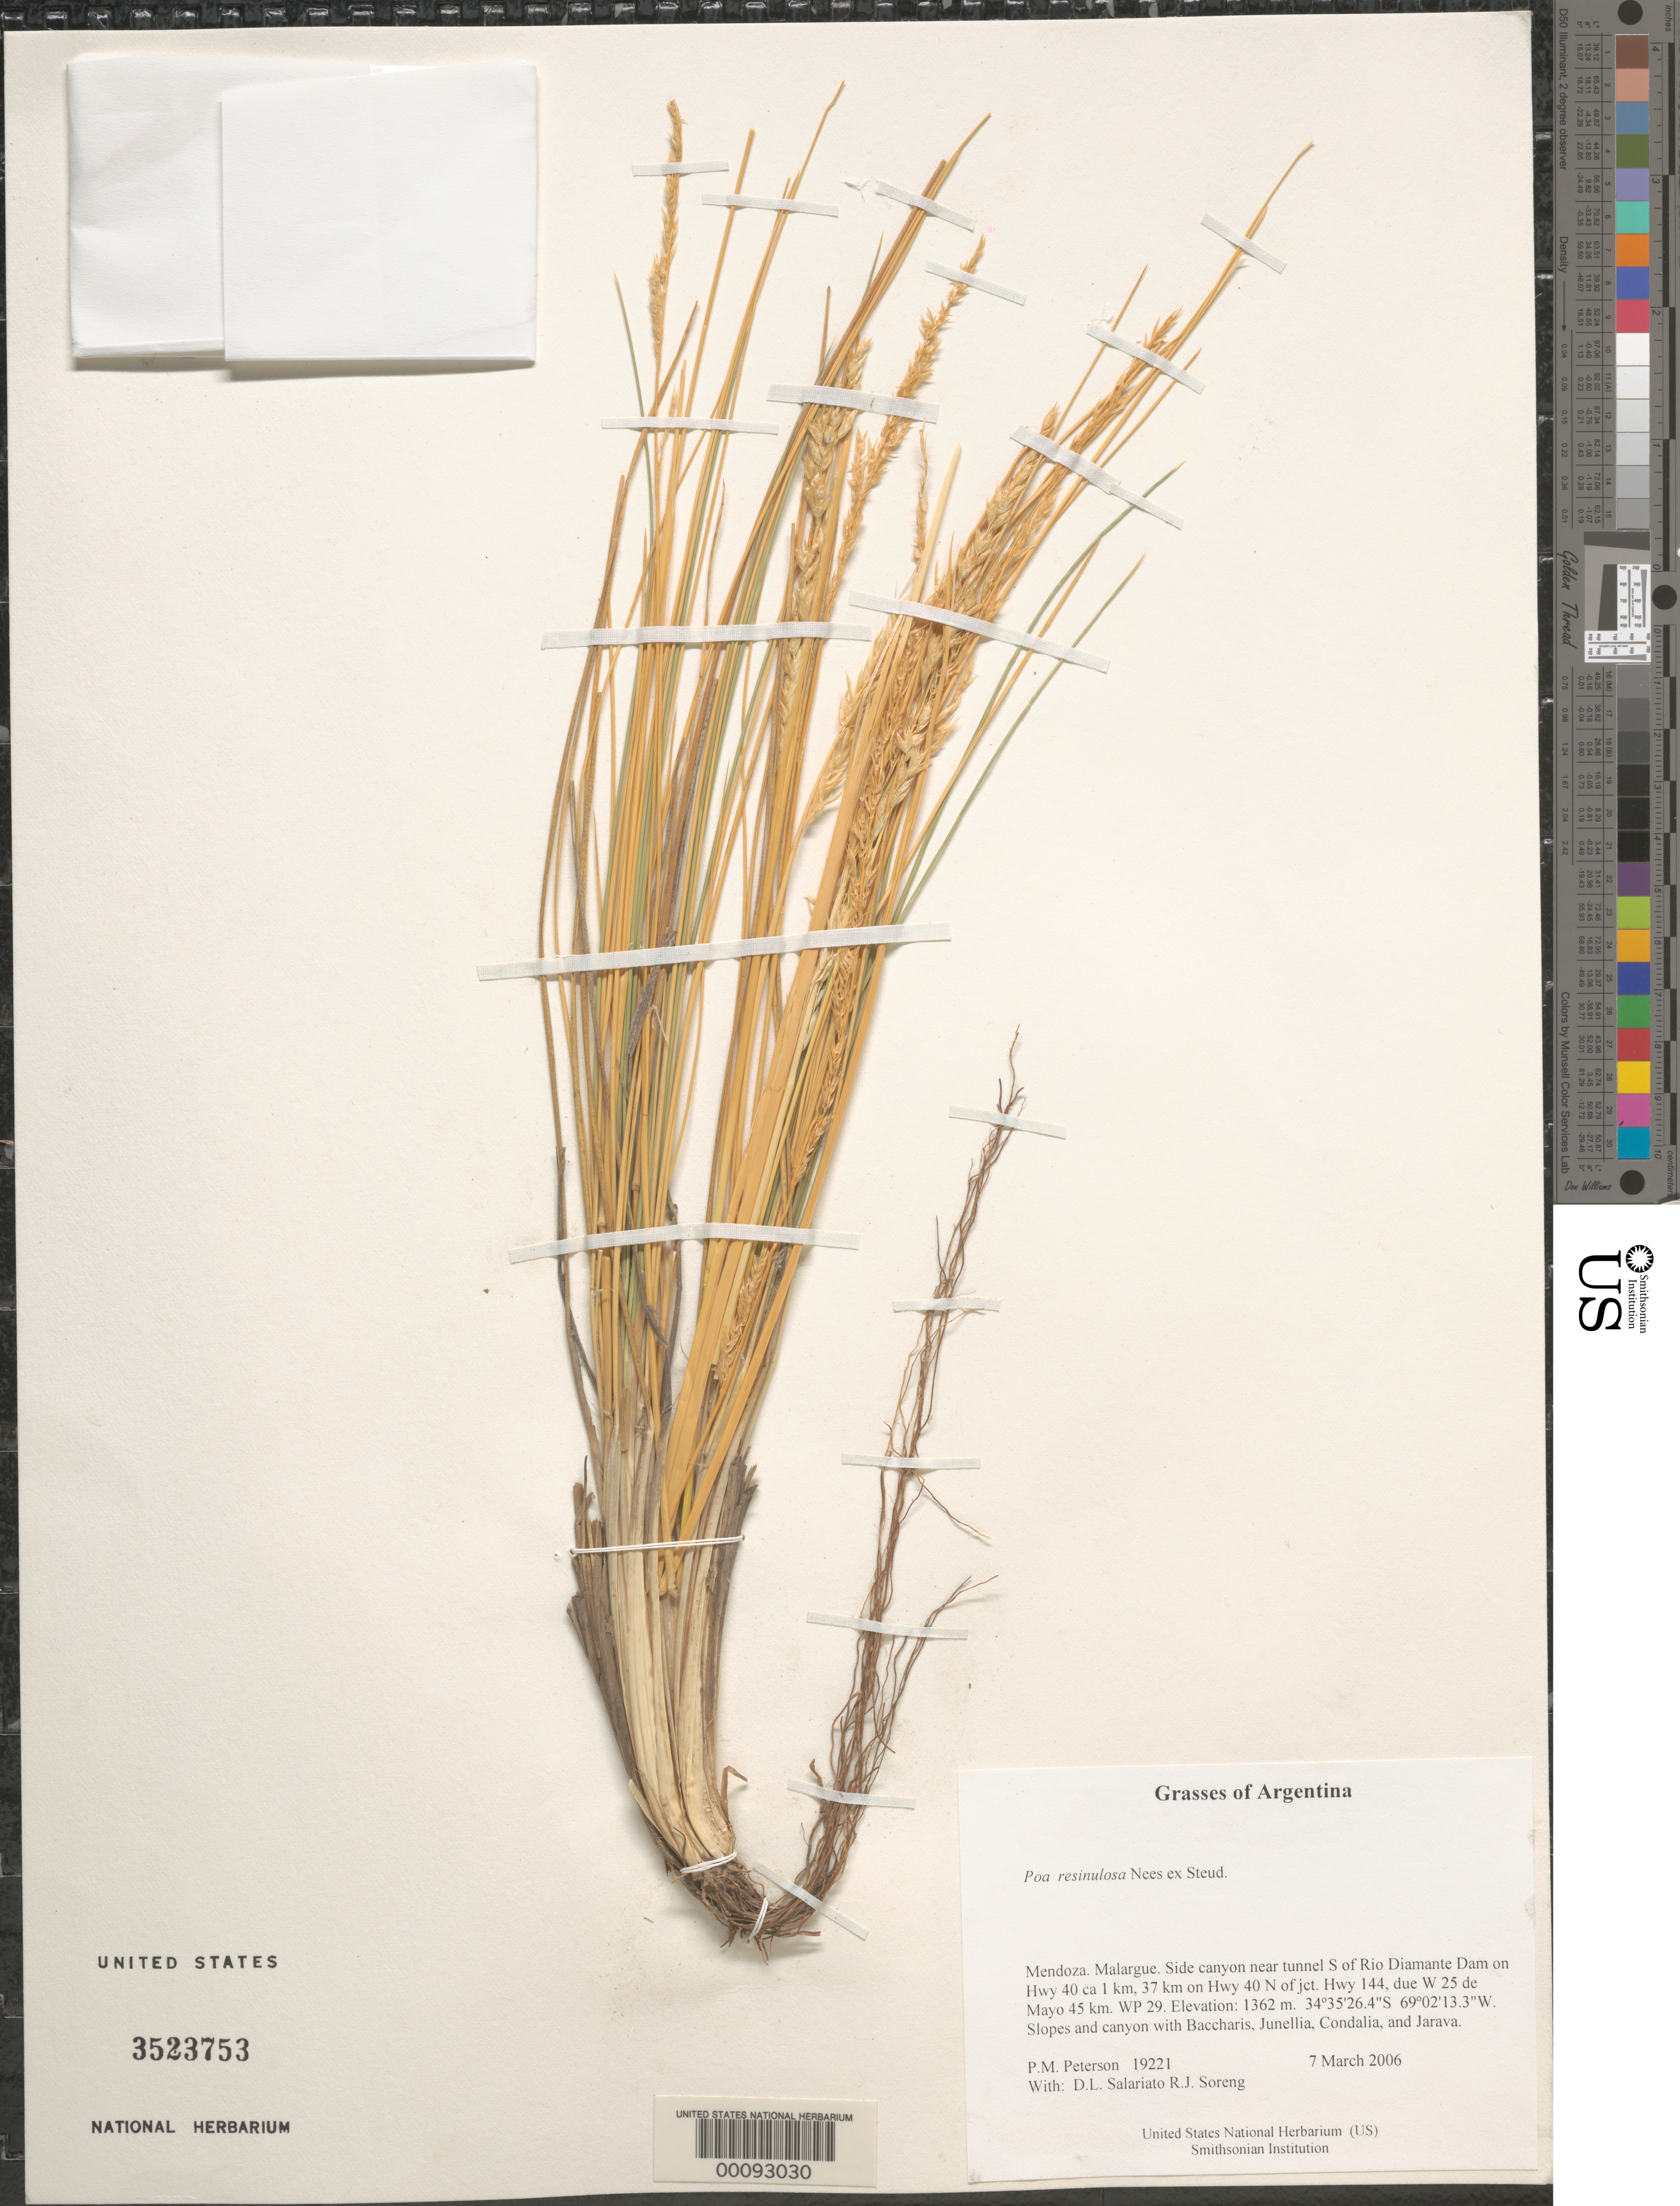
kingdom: Plantae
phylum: Tracheophyta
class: Liliopsida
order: Poales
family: Poaceae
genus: Poa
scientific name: Poa resinulosa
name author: Nees ex Steud.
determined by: Soreng, Robert J., Research Associate (BOT), Smithsonian Institution - National Museum of Natural History (UNITED STATES)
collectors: P. M. Peterson, R. J. Soreng, D. Salariato & A. Panizza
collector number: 19221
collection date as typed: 07 Mar 2006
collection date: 2006-03-07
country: Argentina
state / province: Mendoza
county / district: Malargue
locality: Side canyon near tunnel S of Rio Diamante Dam on Hwy 40 ca 1 km, 37 km on Hwy 40 N of jct. Hwy 144, due W 25 de Mayo 45 km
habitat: Slopes and canyon with Baccharis, Junellia, Condalia, and Jarava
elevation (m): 1362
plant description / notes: SI, US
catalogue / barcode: US 3523753